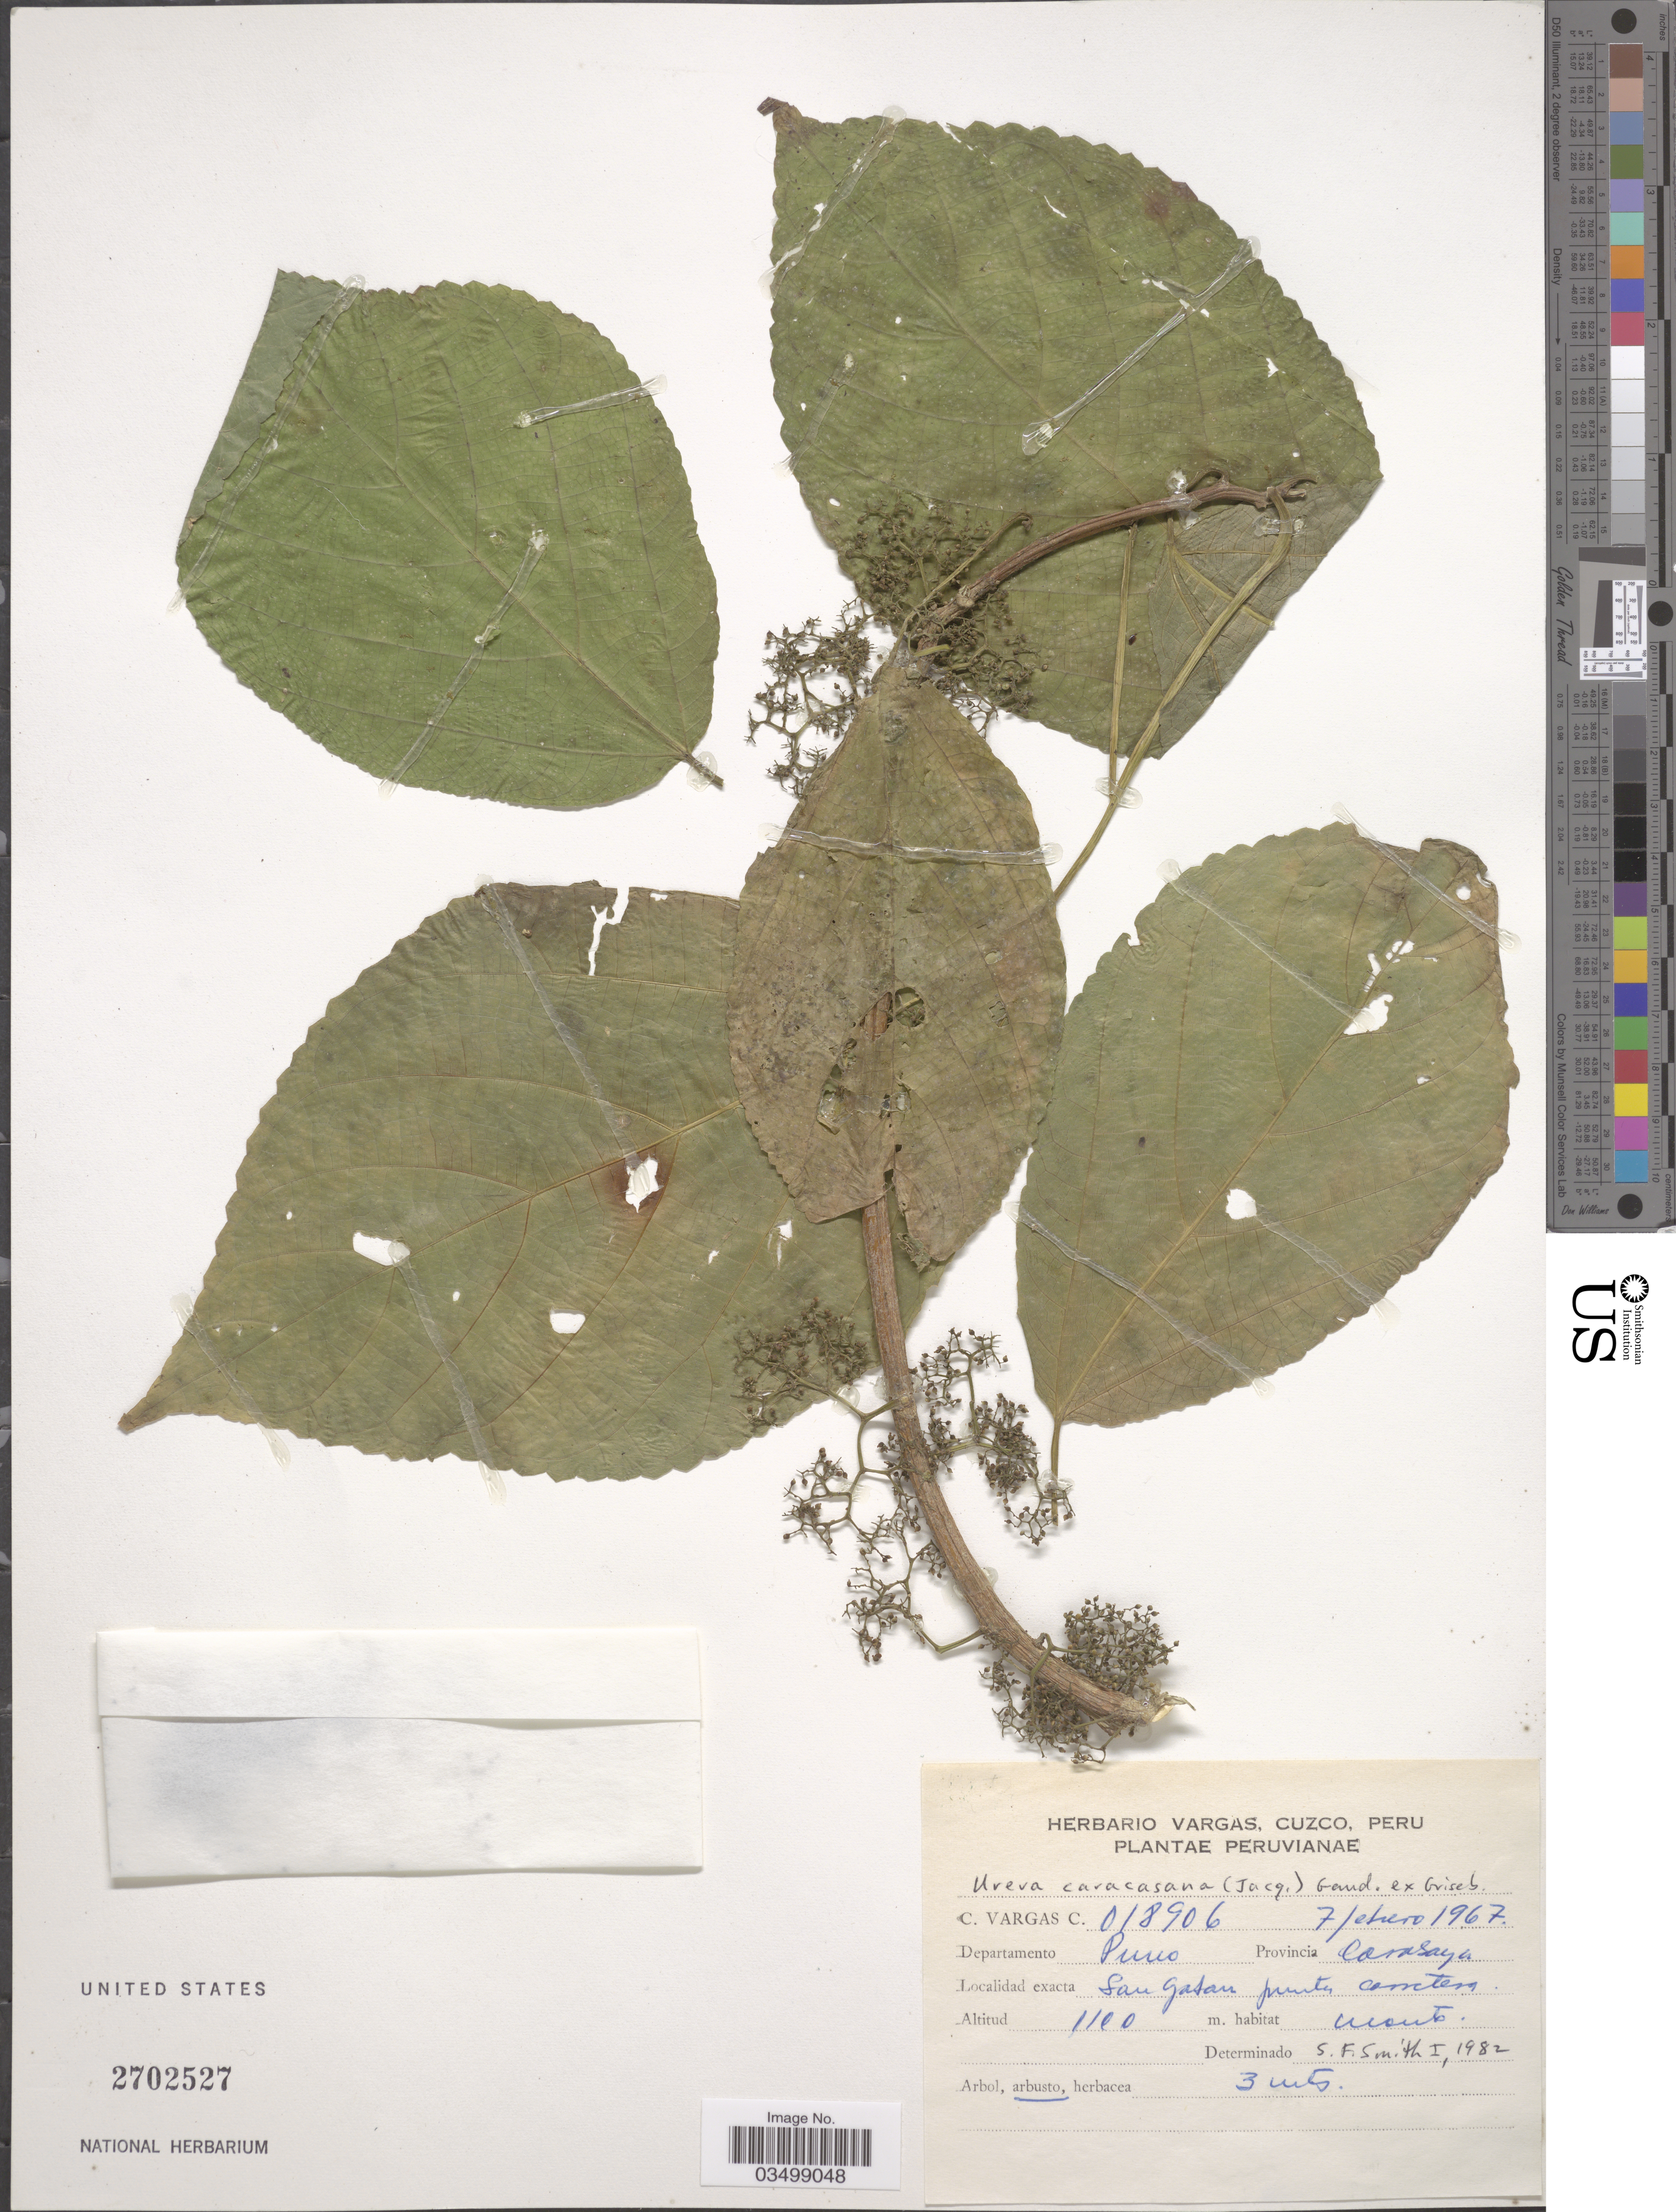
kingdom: Plantae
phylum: Tracheophyta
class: Magnoliopsida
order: Rosales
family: Urticaceae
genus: Urera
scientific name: Urera caracasana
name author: (Jacq.) Gaudich. ex Griseb.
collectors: C. Vargas Calderón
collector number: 018906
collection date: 1967-01-07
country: Peru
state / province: Puno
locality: Departamento Puno. Provincia Carabaya. San Gaban punta carretera.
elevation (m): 1100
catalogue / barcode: US 2702527